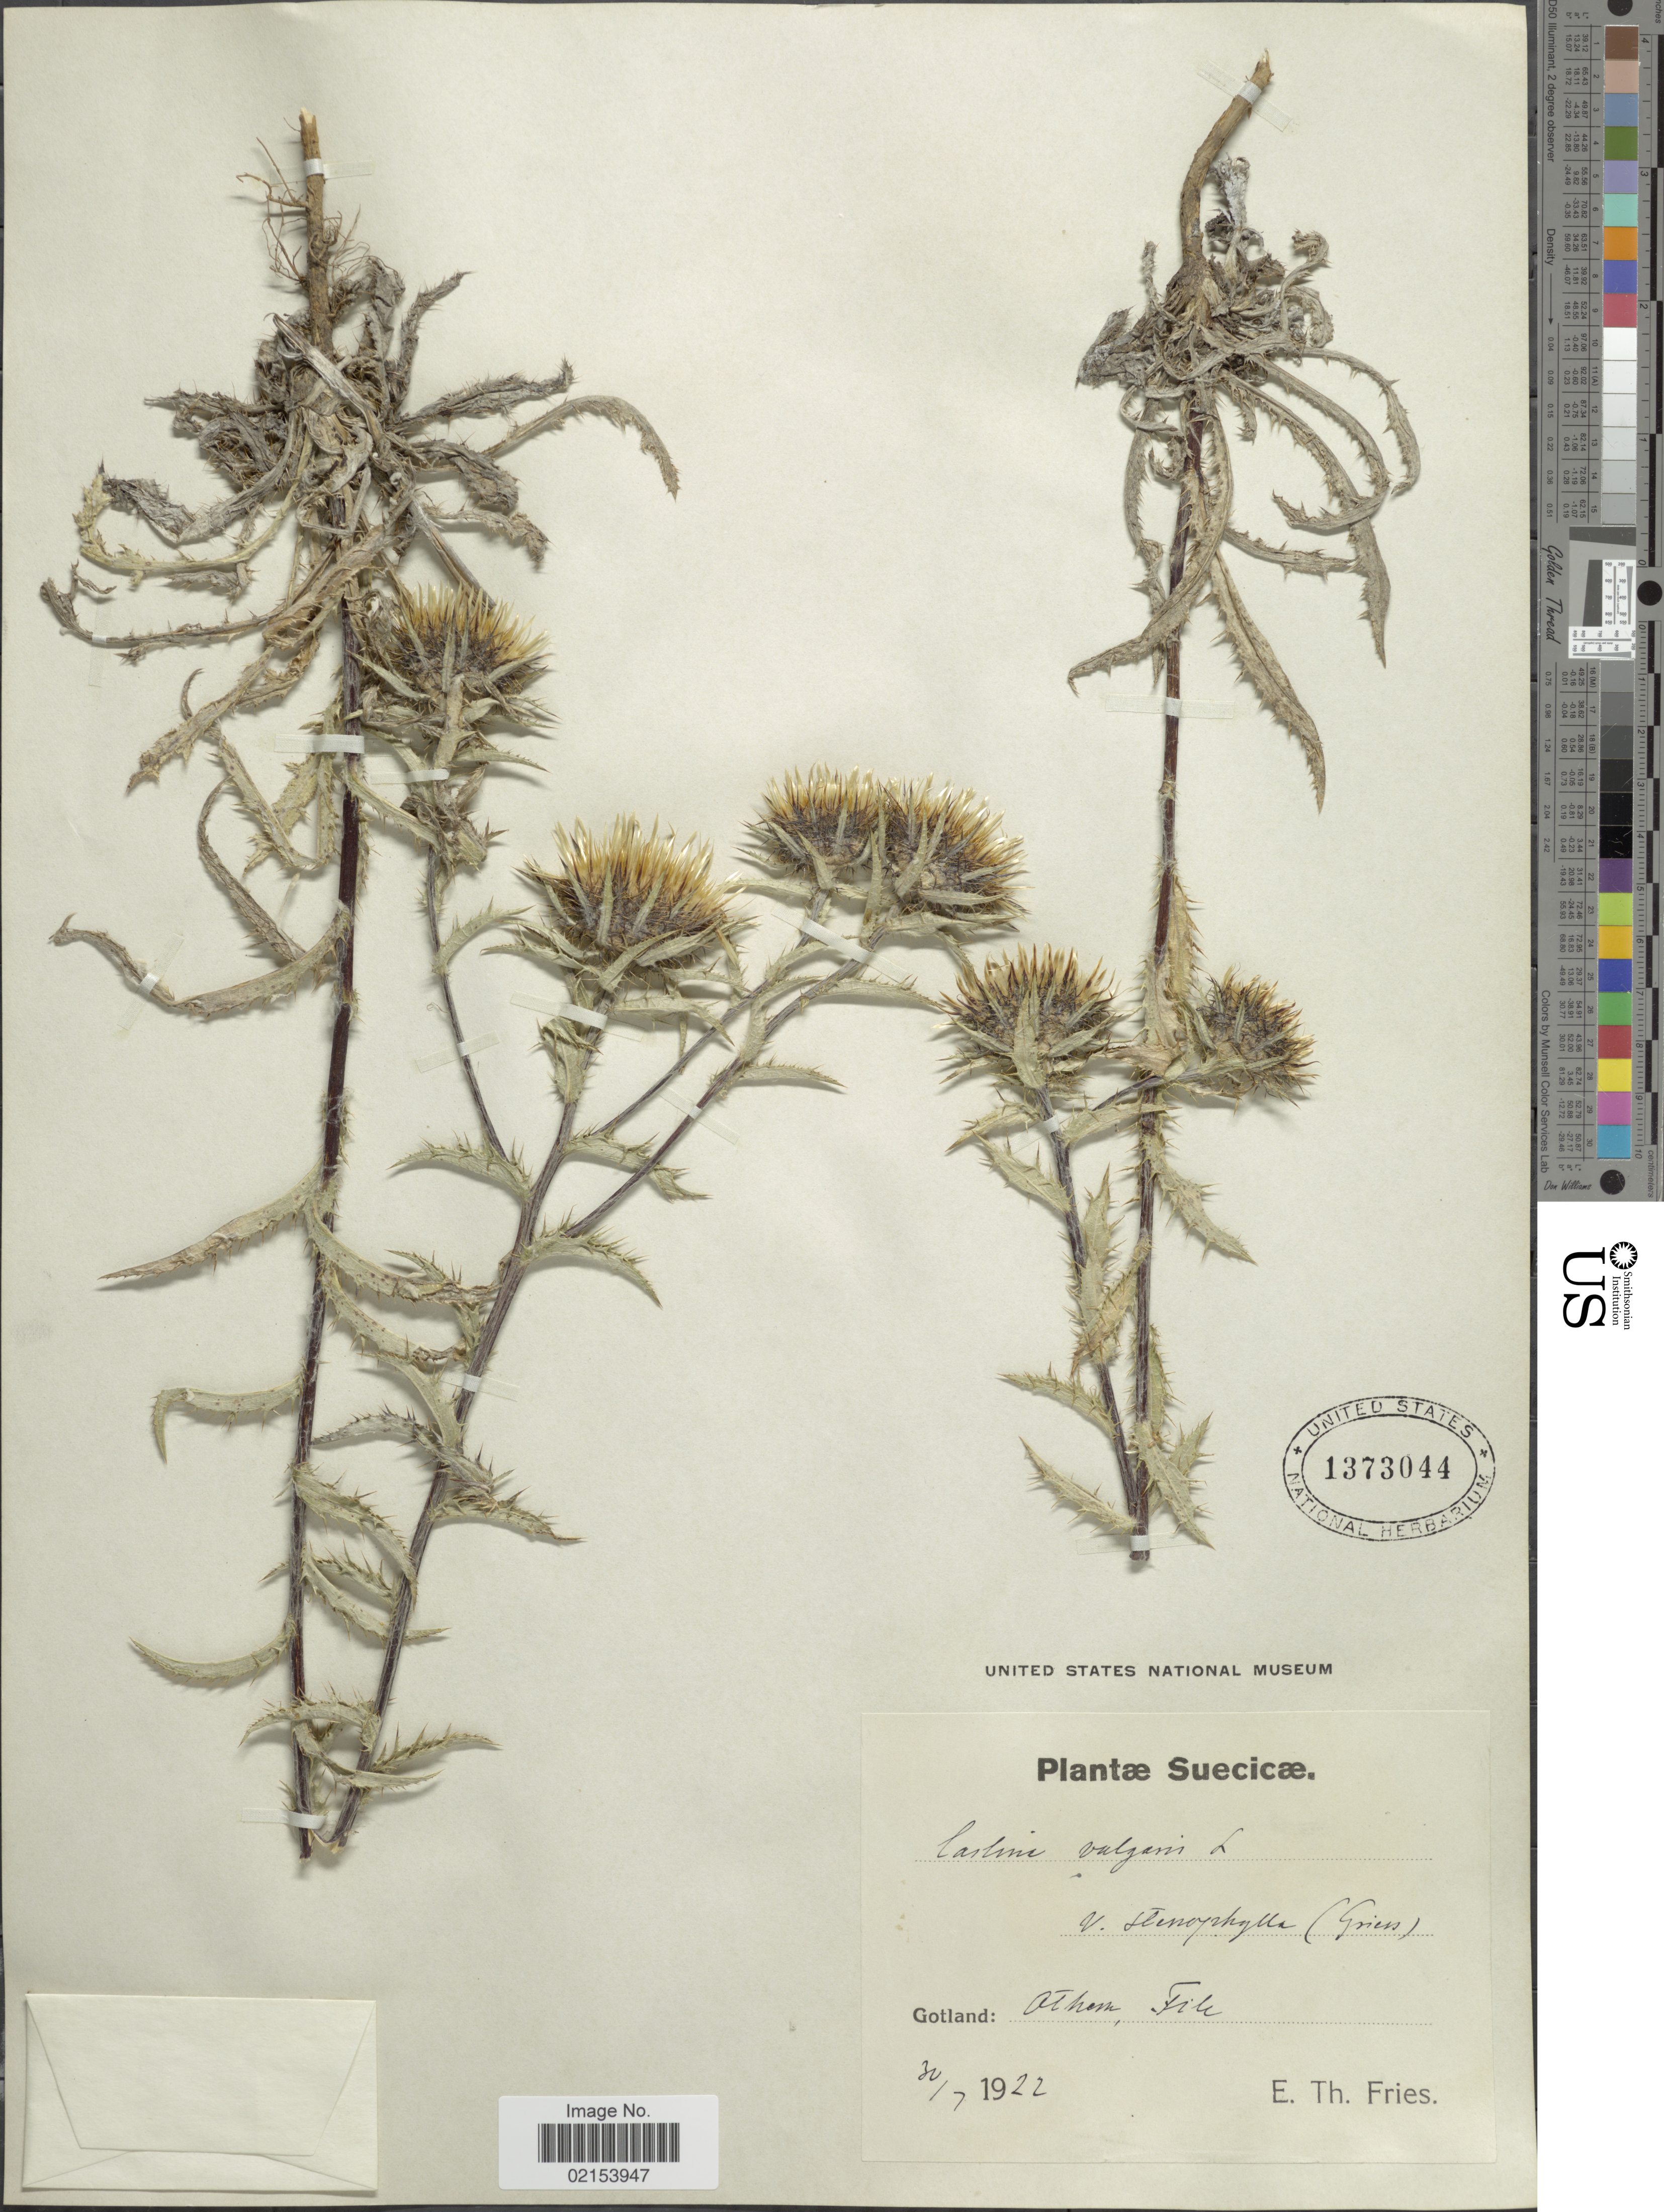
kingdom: Plantae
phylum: Tracheophyta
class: Magnoliopsida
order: Asterales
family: Asteraceae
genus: Carlina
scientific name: Carlina vulgaris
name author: L.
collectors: E. Fries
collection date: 1922-07-30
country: Sweden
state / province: Gotland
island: Gotland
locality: Gotland. Athem, File. Suecicae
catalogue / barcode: US 1373044